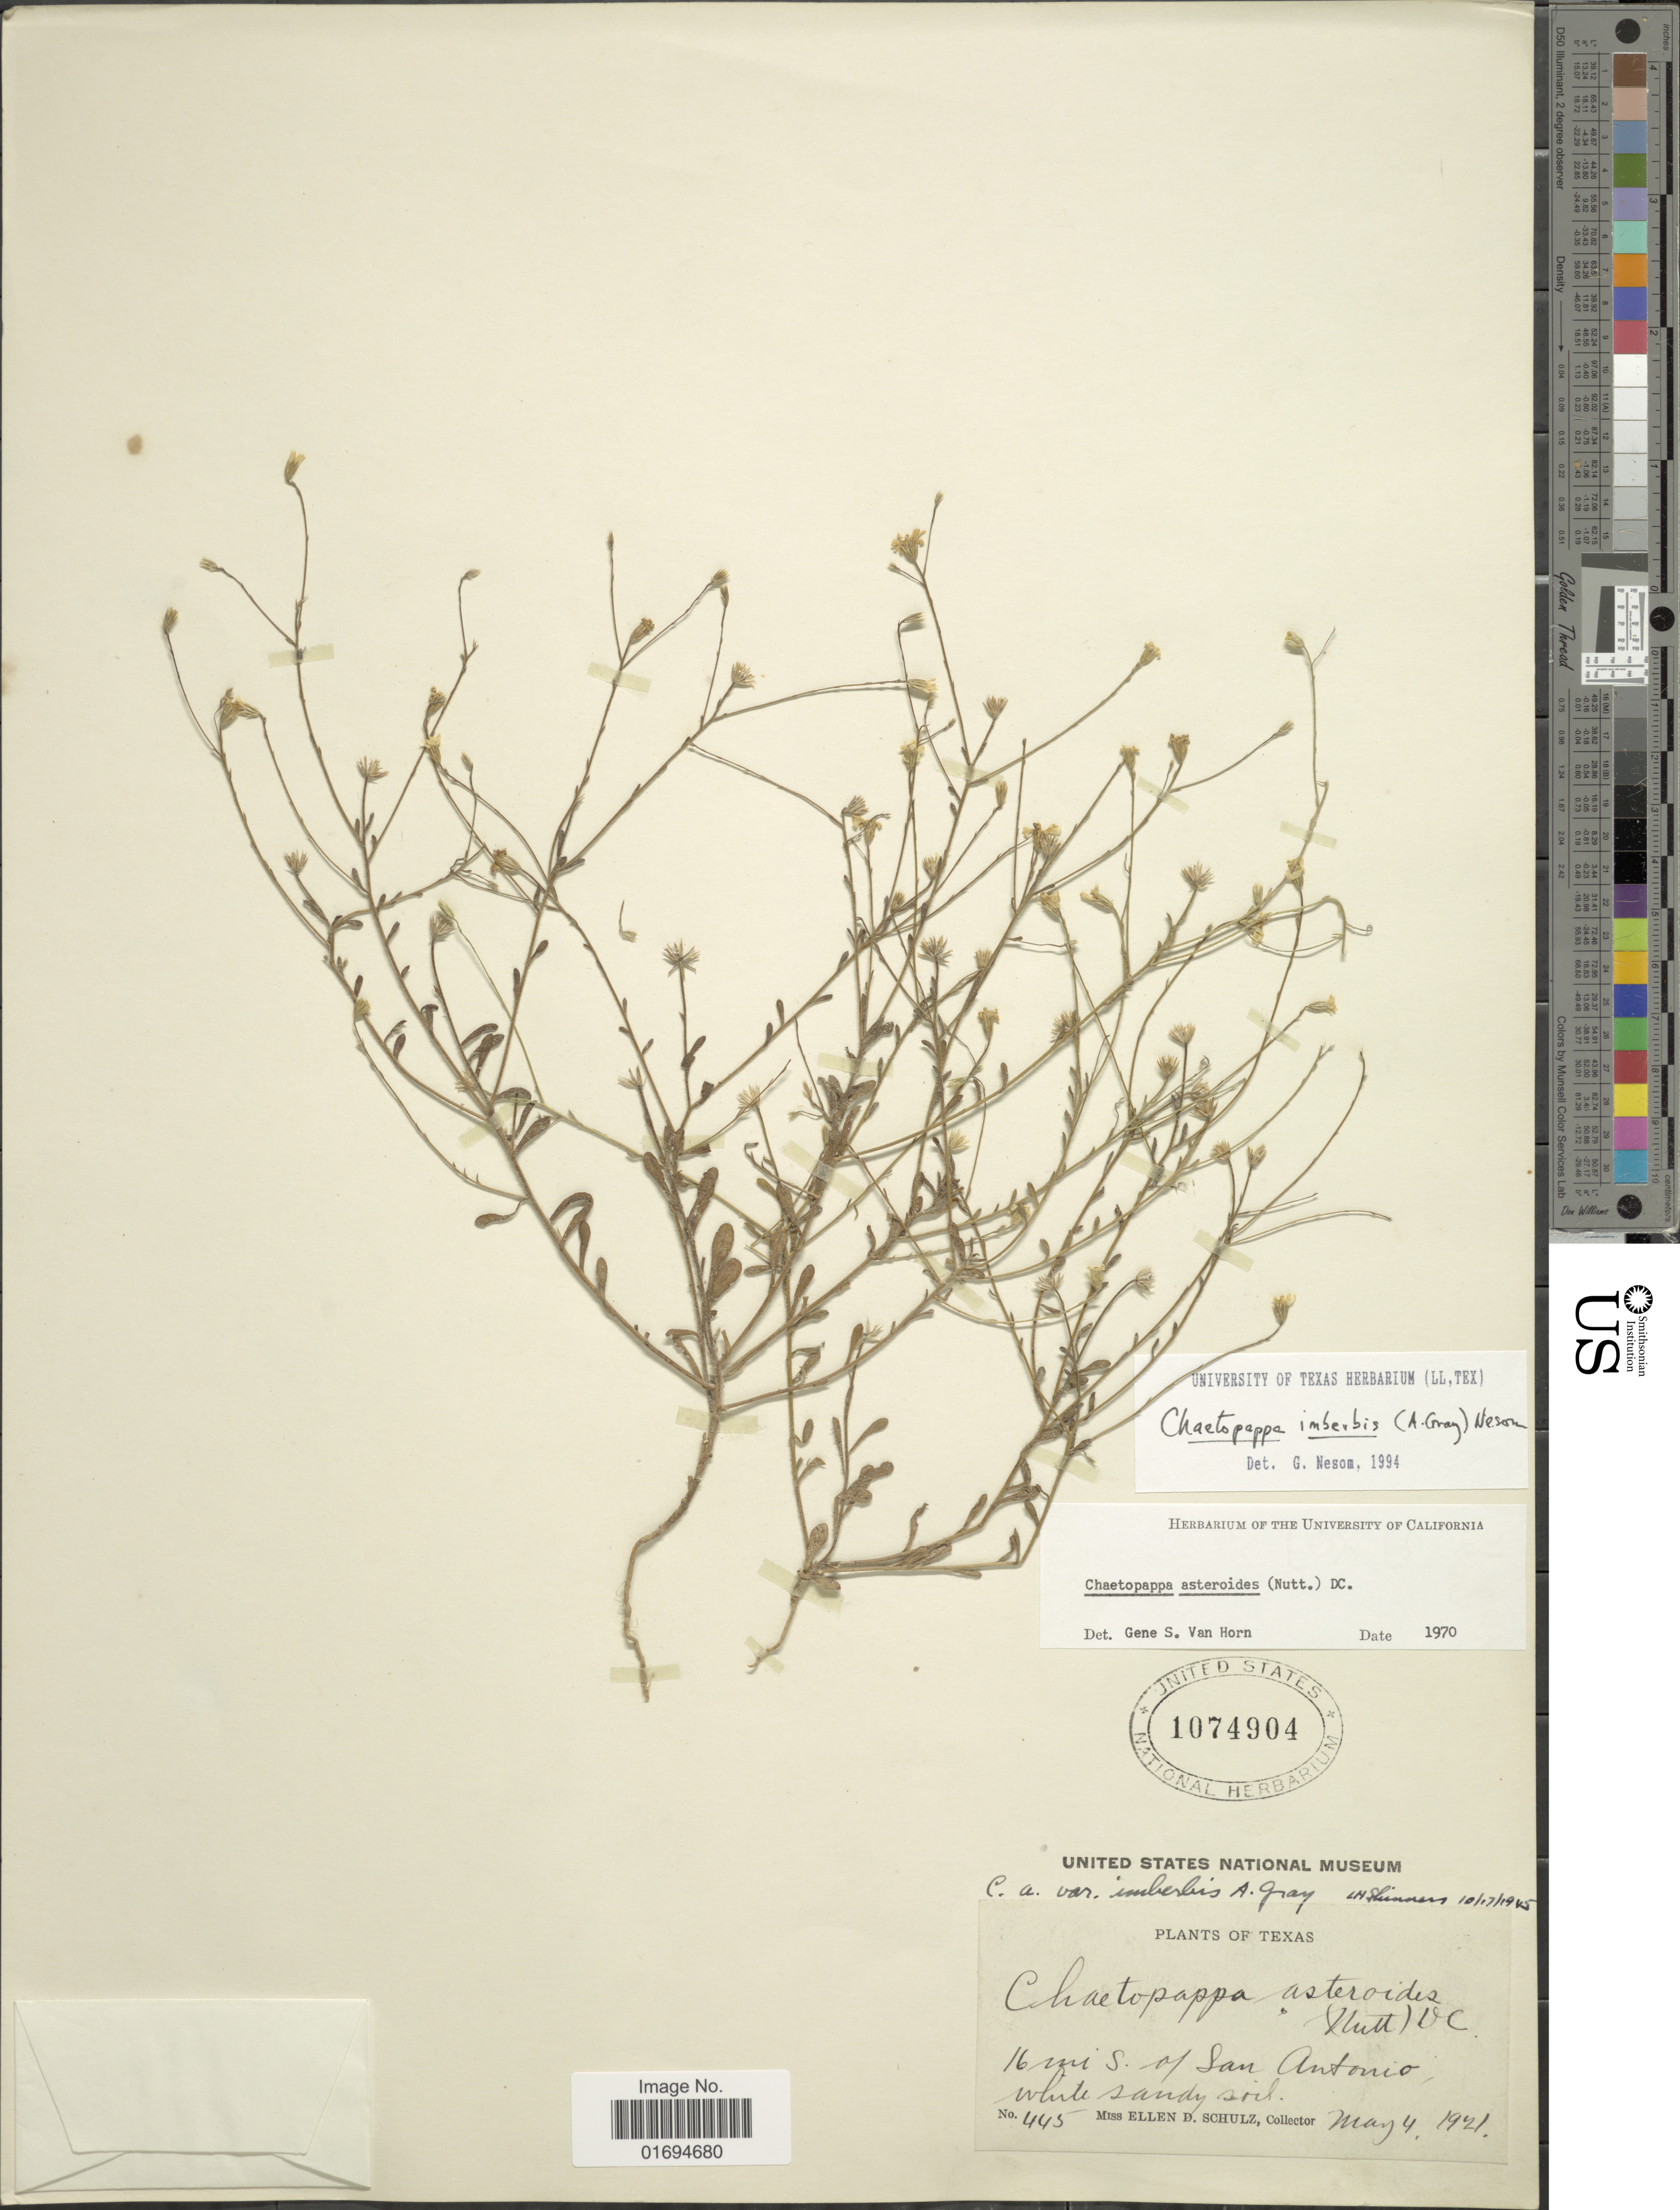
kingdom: Plantae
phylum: Tracheophyta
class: Magnoliopsida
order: Asterales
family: Asteraceae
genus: Chaetopappa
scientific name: Chaetopappa imberbis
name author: (A. Gray) G.L. Nesom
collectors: E. D. Schulz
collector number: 445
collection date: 1921-05-04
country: United States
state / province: Texas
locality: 16 mi S. of San Antonio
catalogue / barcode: US 1074904